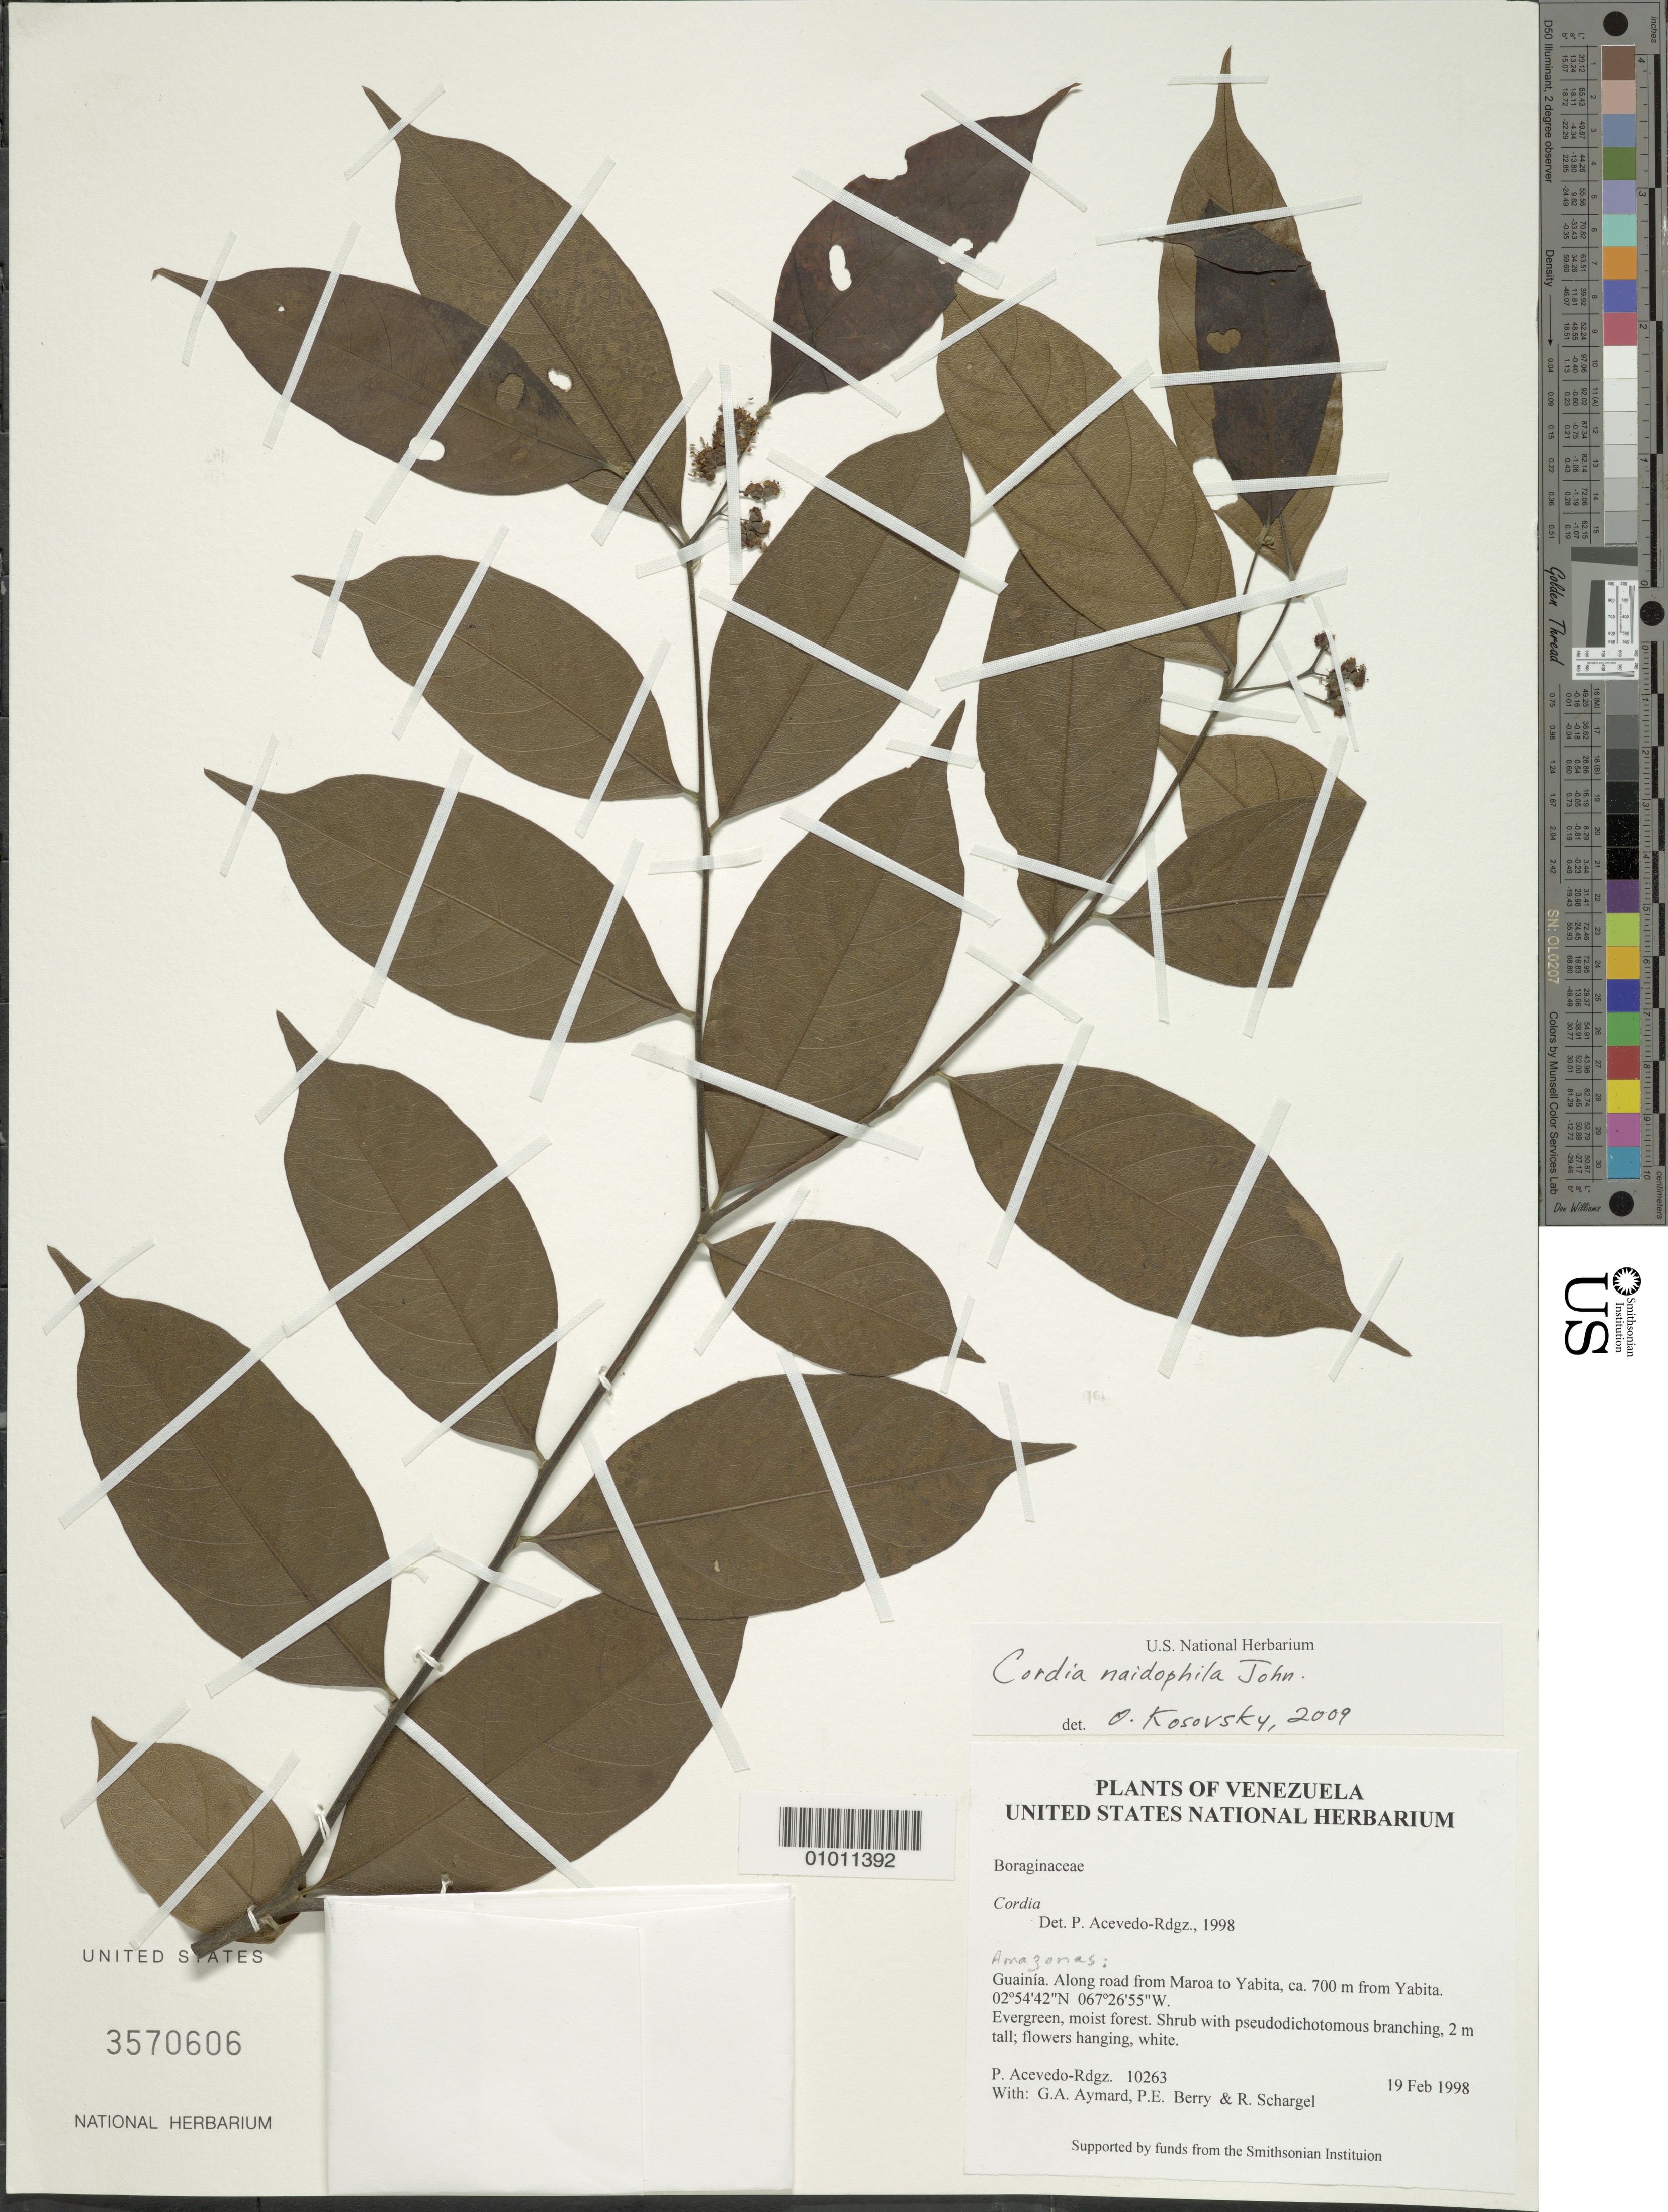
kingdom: Plantae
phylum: Tracheophyta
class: Magnoliopsida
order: Boraginales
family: Cordiaceae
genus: Cordia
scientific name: Cordia naidophila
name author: I.M. Johnst.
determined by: Kosovsky, O.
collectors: P. Acevedo-Rodr., G. A. Aymard, P. E. Berry & R. Schargel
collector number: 10263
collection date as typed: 19 Feb 1998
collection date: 1998-02-19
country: Venezuela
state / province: Amazonas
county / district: Maroa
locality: Along road from Maroa to Yabita, ca. 700 m from Yabita.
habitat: Evergreen, moist forest.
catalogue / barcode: US 3570606